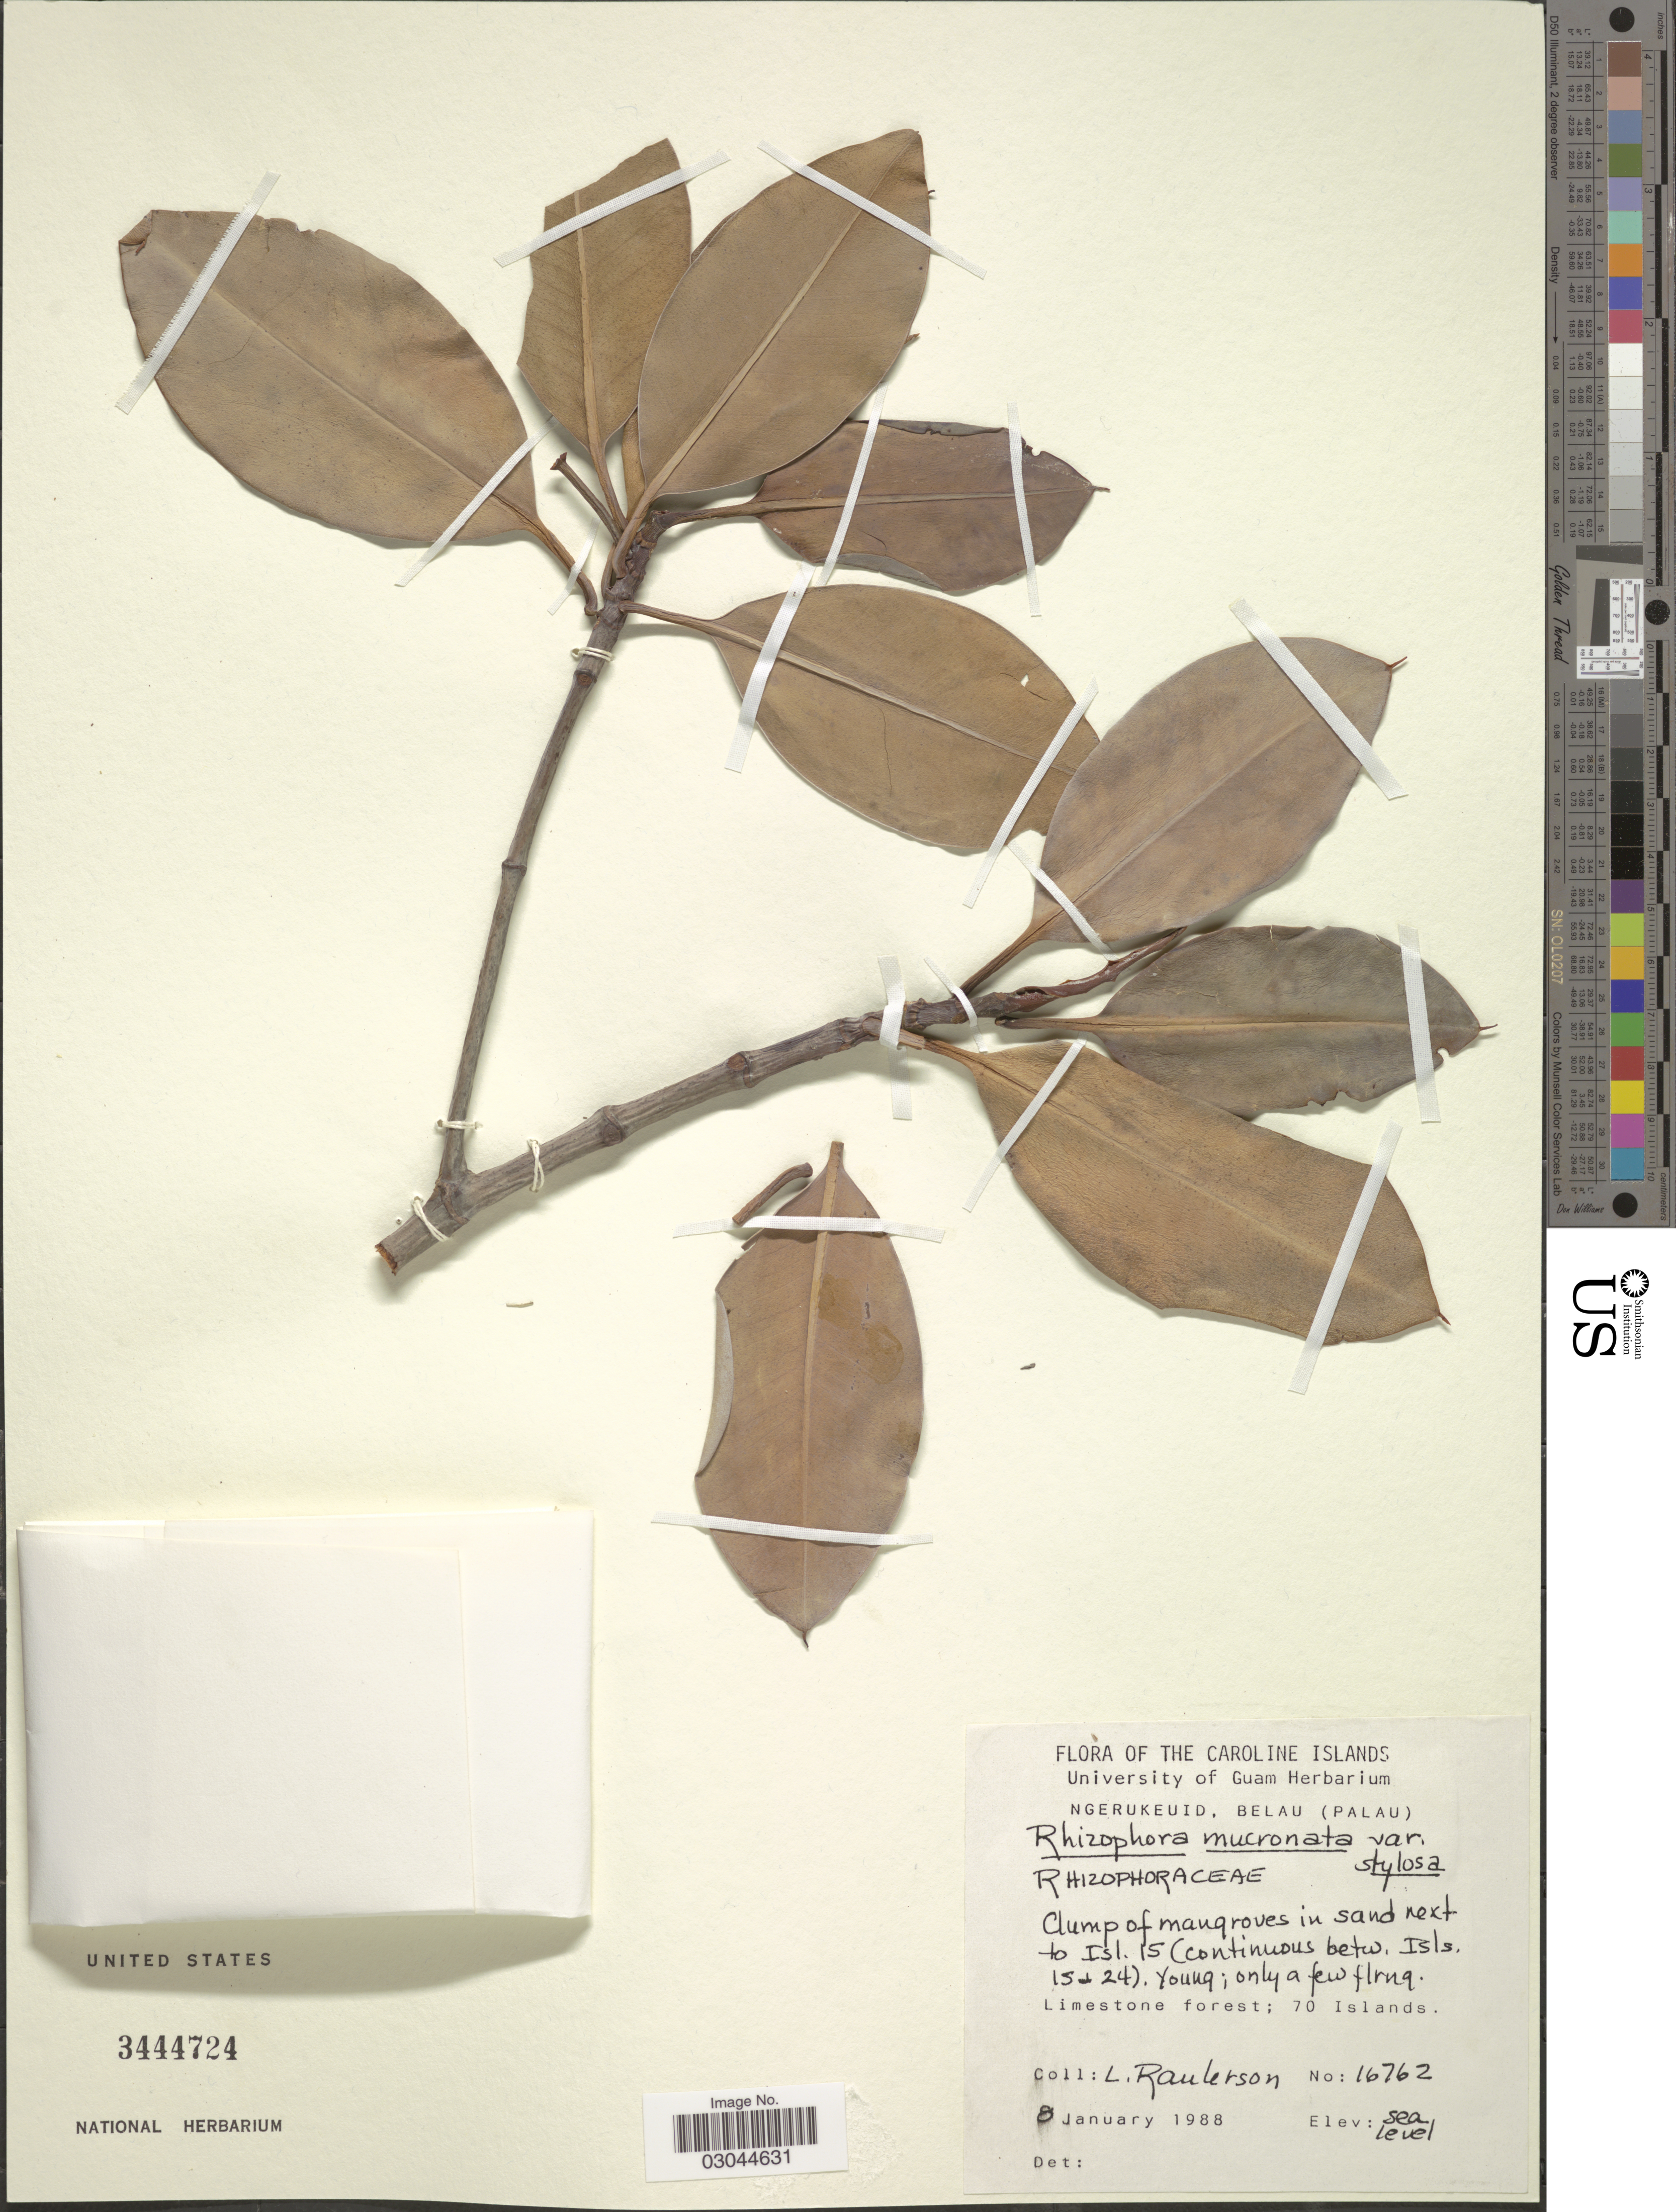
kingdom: Plantae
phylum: Tracheophyta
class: Magnoliopsida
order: Malpighiales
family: Rhizophoraceae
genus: Rhizophora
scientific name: Rhizophora mucronata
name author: Lam.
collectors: L. Raulerson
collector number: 16762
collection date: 1988-01-08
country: Palau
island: Ngerukeuid [Orukuizu]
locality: The Caroline Islands. Ngerukeuid, Belau (Palau). Clump of mangrove in sand next to Isl. 15 (continuous betw. Isls. 15 & 24). Limestone forest; 70 Islands.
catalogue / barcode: US 3444724